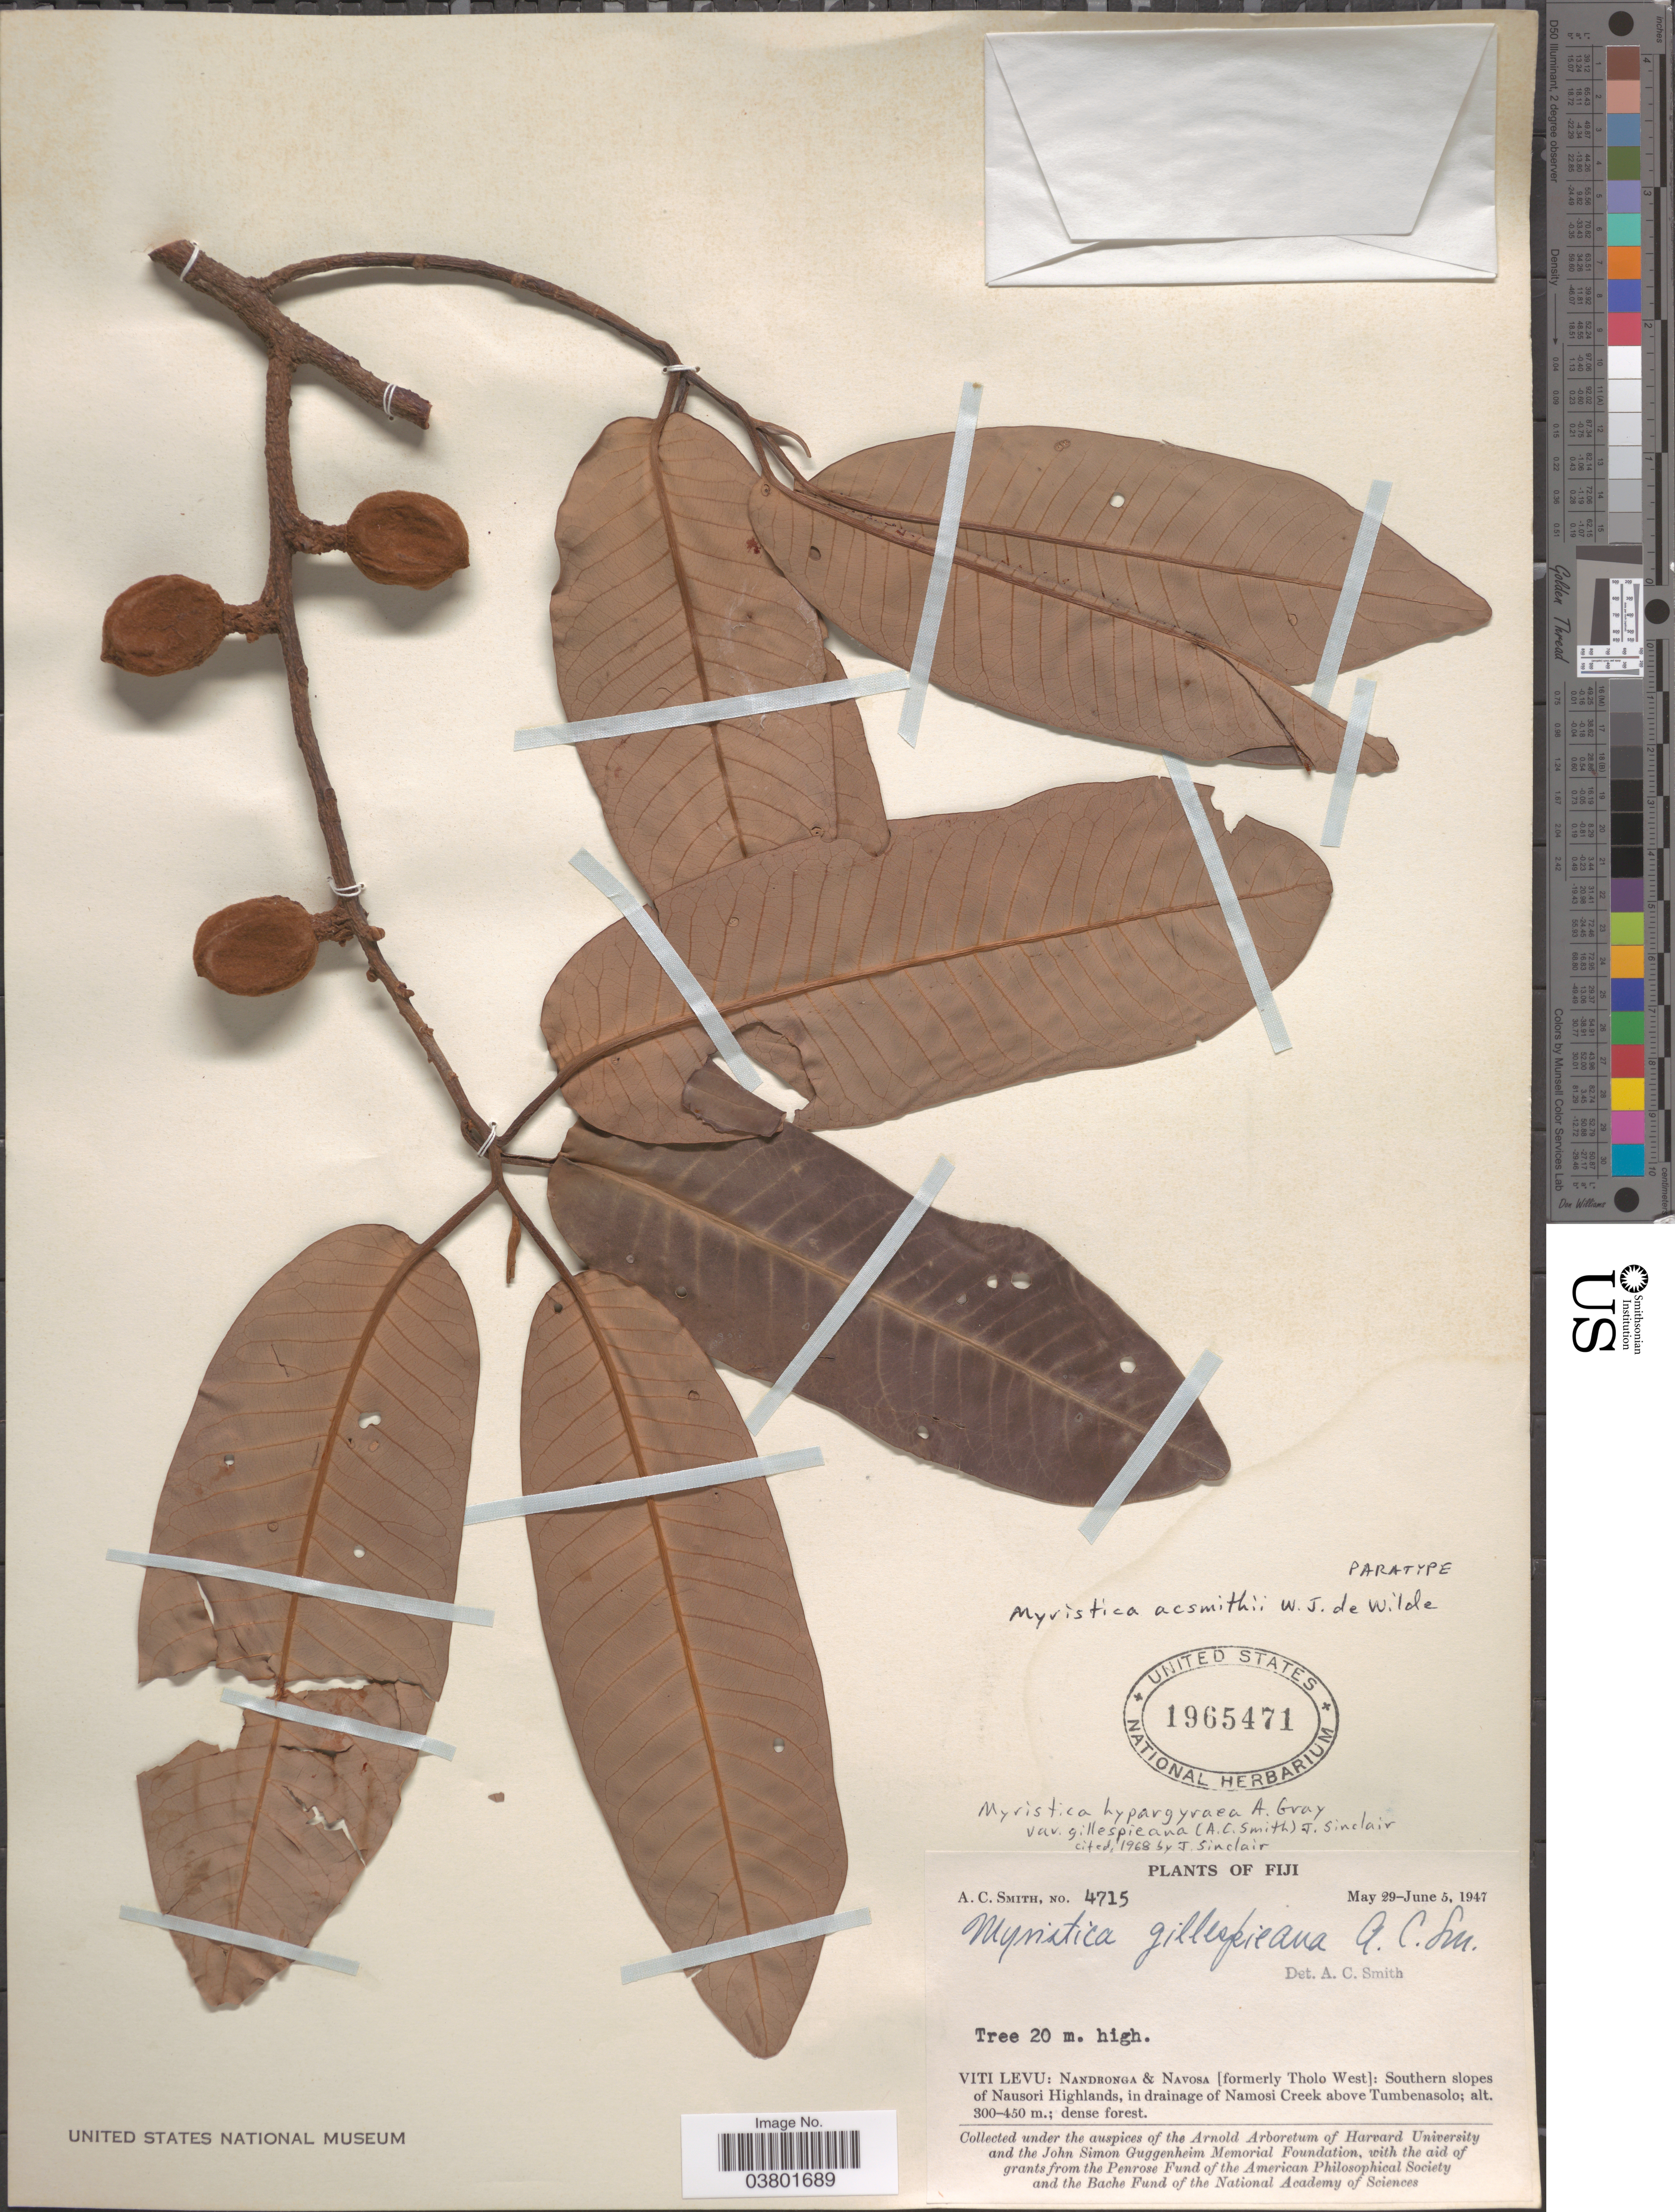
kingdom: Plantae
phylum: Tracheophyta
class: Magnoliopsida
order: Magnoliales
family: Myristicaceae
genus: Myristica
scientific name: Myristica acsmithii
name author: W.J. de Wilde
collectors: A. C. Smith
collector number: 4715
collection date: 1947-05-29/1947-06-05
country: Fiji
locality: Viti Levu: Nandronga & Navosa [formerly Tholo West]: Southern slopes of Nausori Highlands, in drainage of Namosi Creek above Tumbenasolo.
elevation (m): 300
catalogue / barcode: US 1965471